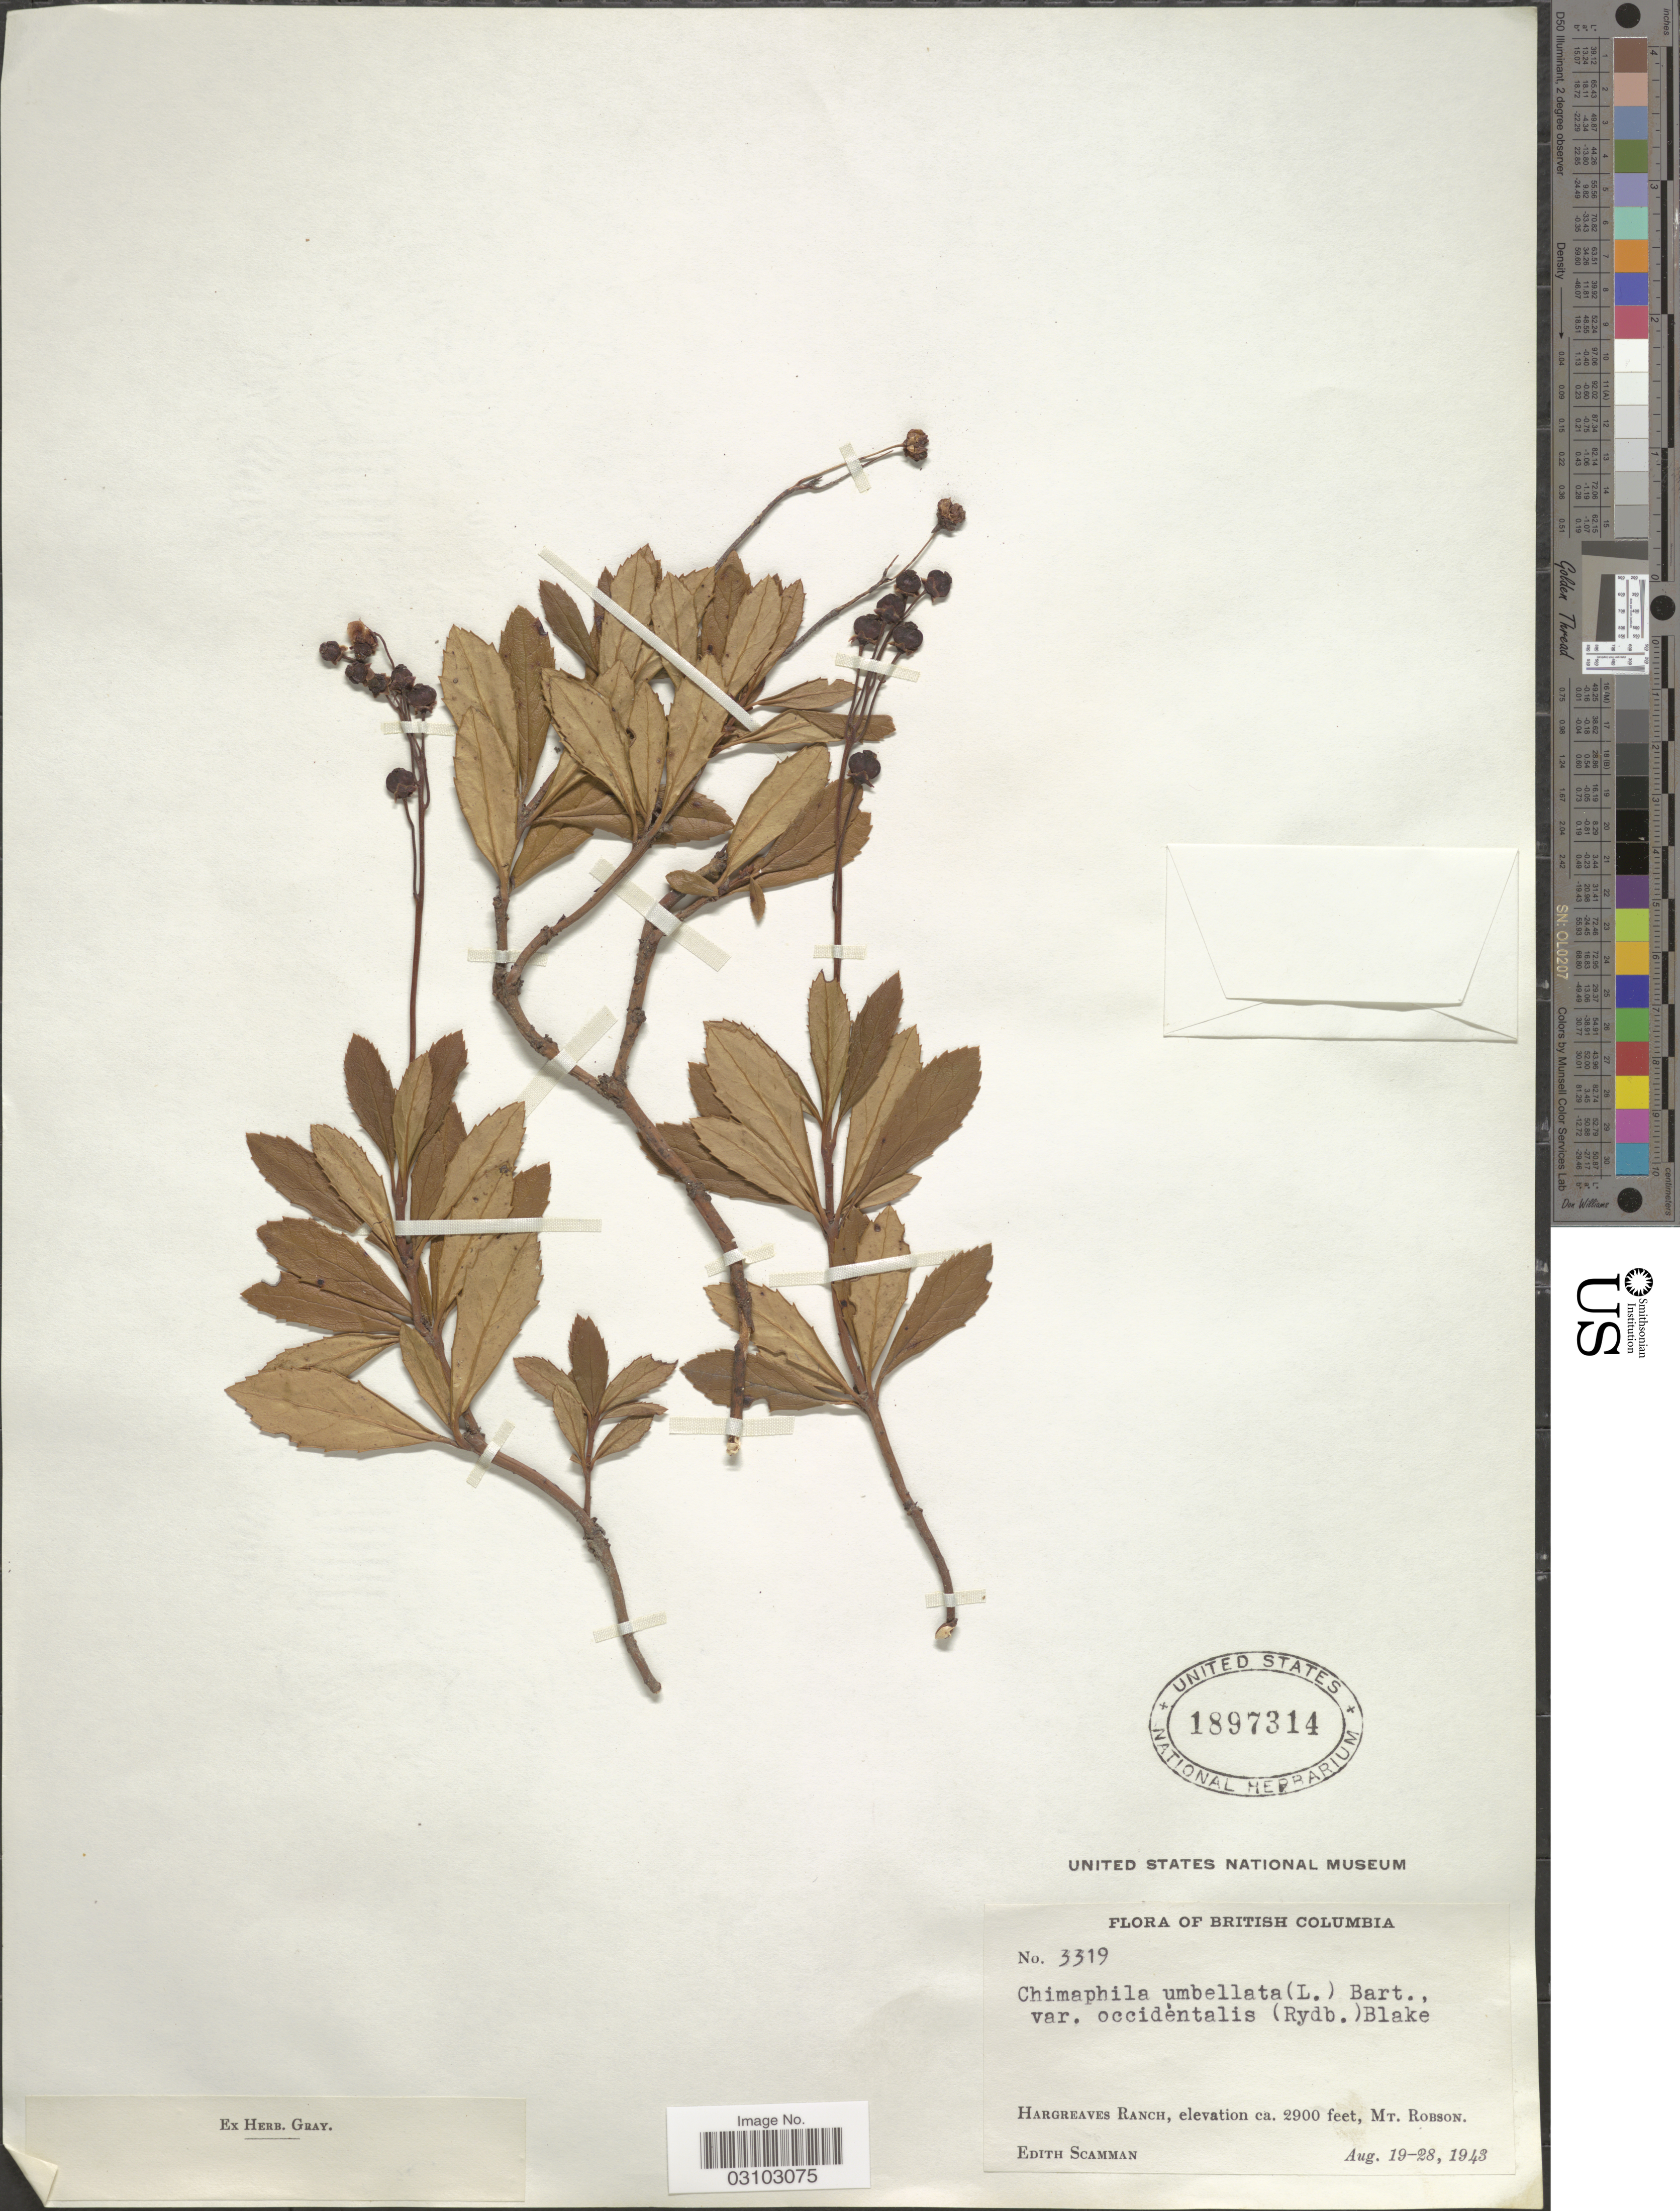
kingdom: Plantae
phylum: Tracheophyta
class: Magnoliopsida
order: Ericales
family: Ericaceae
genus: Chimaphila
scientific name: Chimaphila umbellata var. occidentalis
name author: (Rydb.) S.F. Blake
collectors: E. Scamman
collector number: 3319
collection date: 1943-08-19/1943-08-28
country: Canada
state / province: British Columbia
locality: Hargreaves Ranch. Mt. Robson.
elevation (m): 884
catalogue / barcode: US 1897314